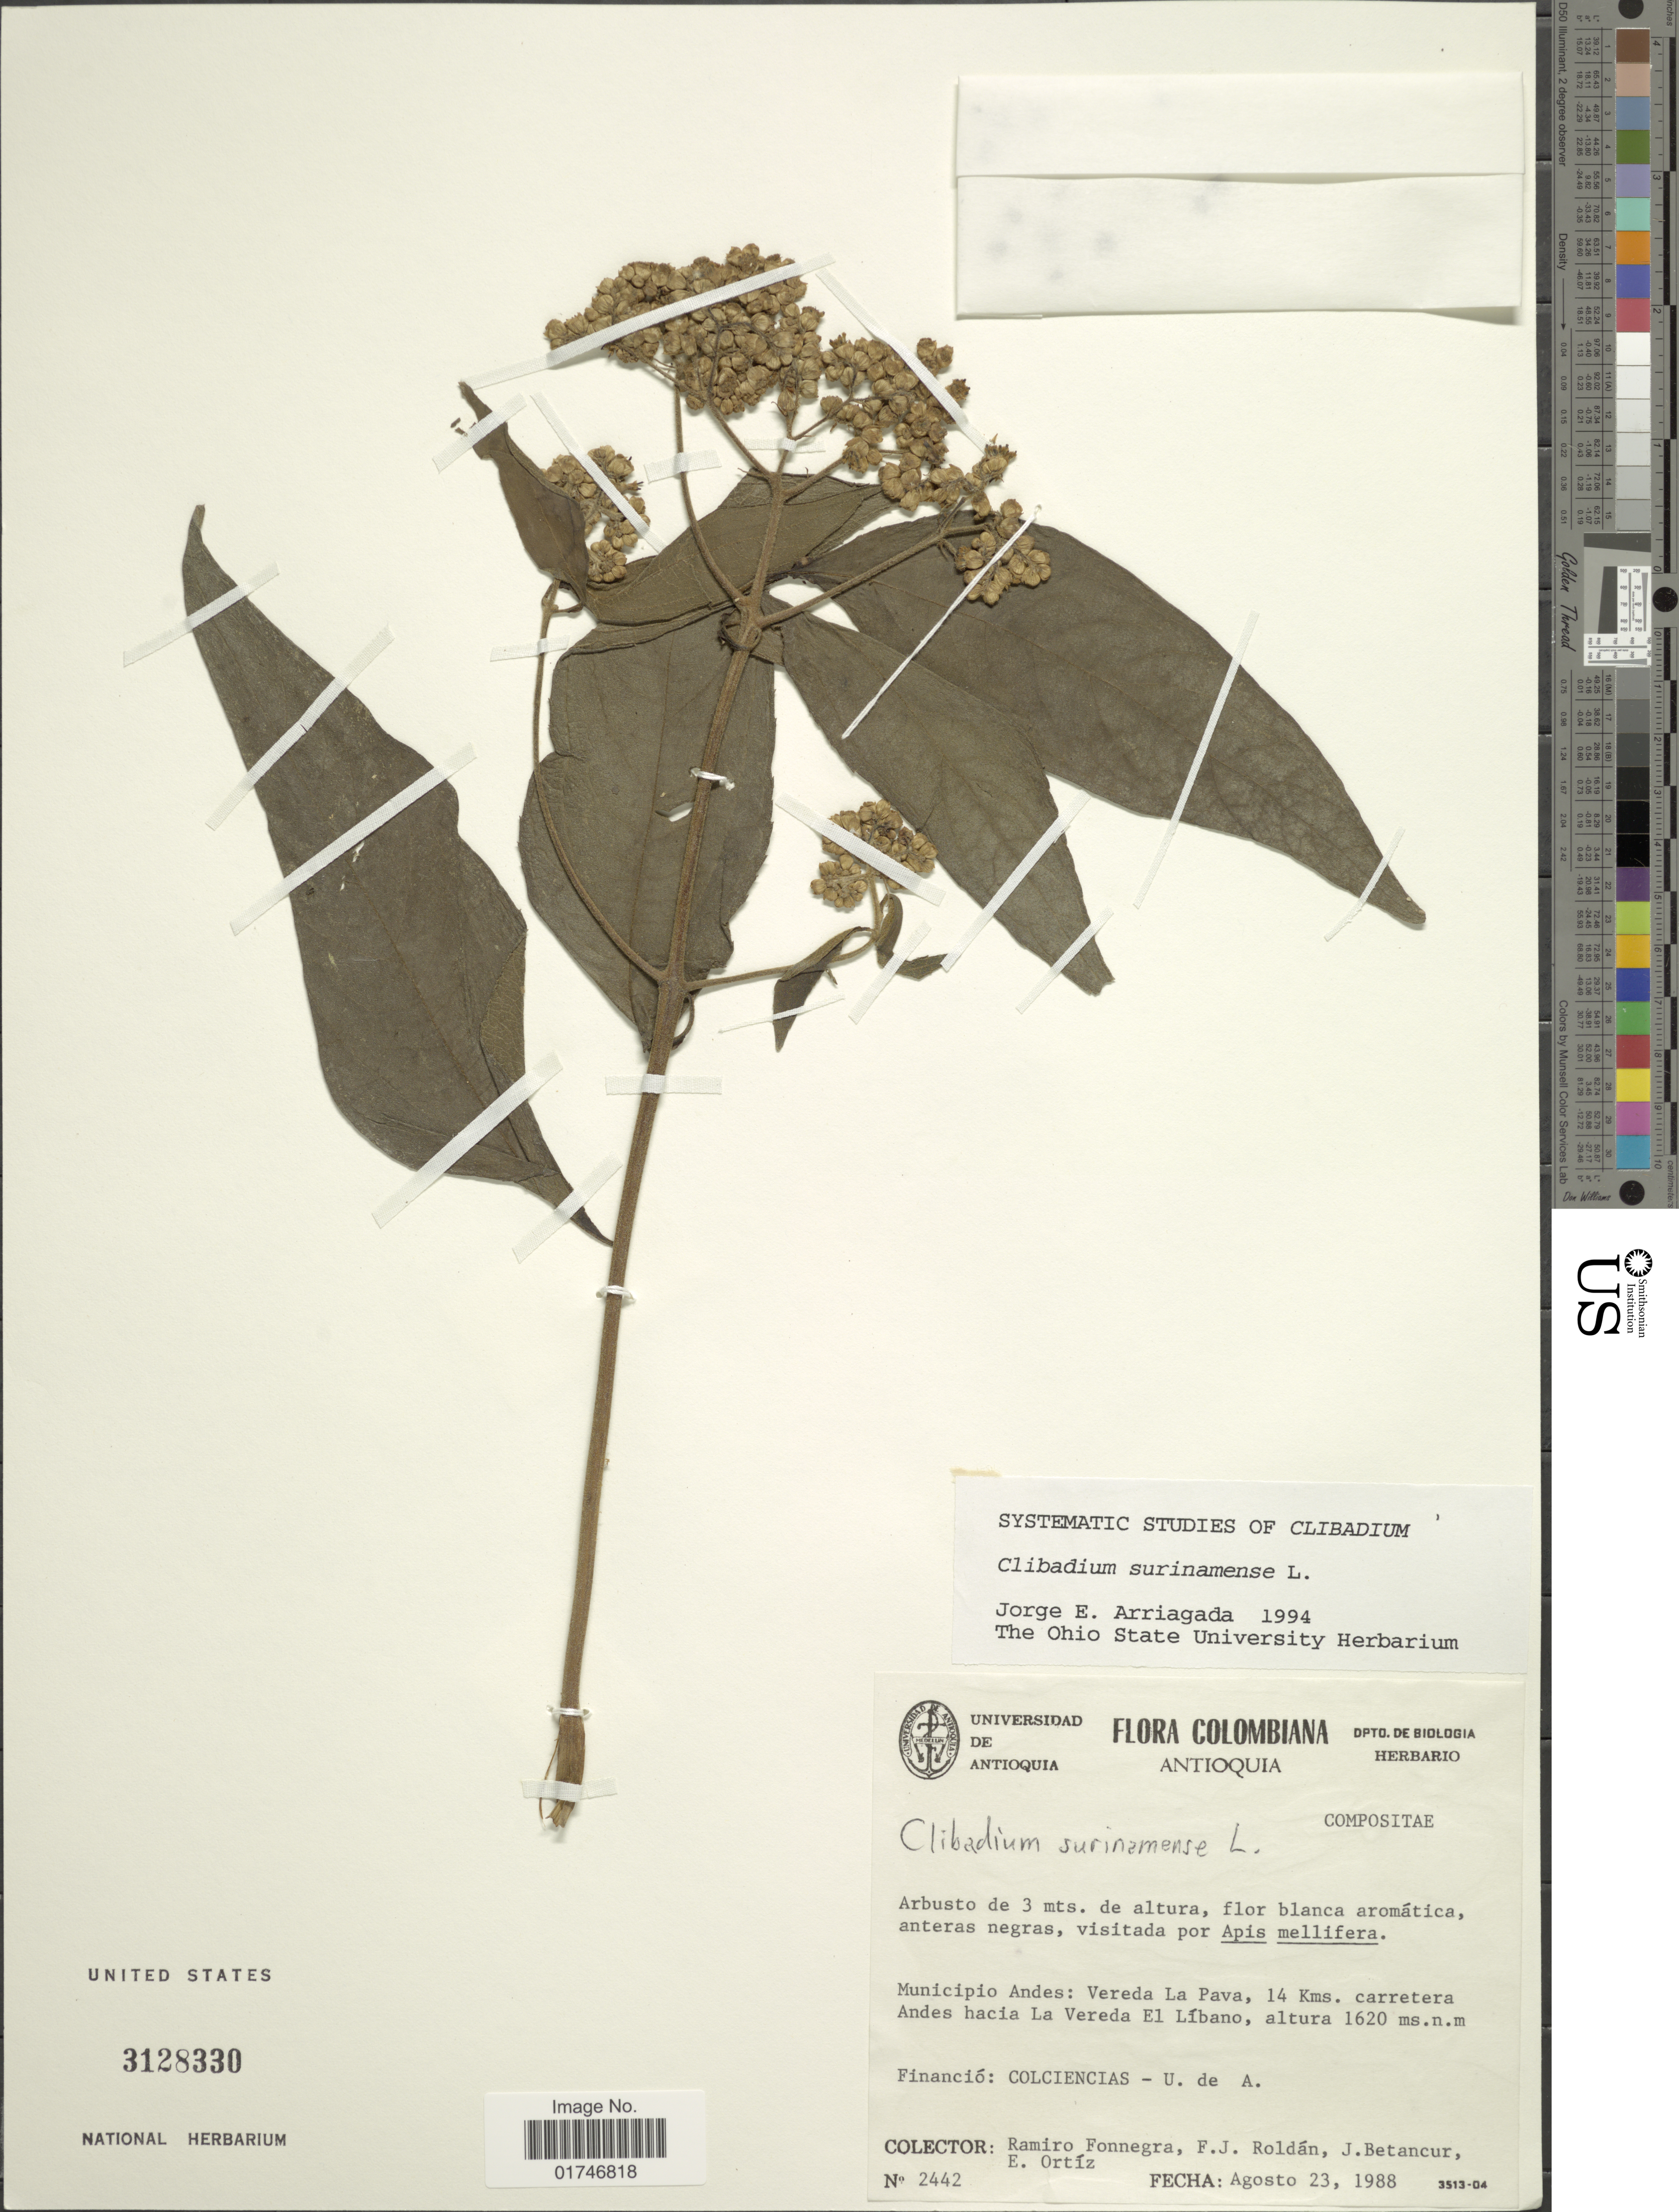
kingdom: Plantae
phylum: Tracheophyta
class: Magnoliopsida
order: Asterales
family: Asteraceae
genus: Clibadium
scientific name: Clibadium surinamense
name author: L.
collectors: R. Fonnegra G., F. J. Roldán, J. Betancur & E. Ortíz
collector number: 2442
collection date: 1988-08-23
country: Colombia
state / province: Antioquia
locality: Municipio Andes: Vereda La Pava, 14 Kms. carretera Andes hacia La Vereda El Líbano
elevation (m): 1620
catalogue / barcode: US 3128330